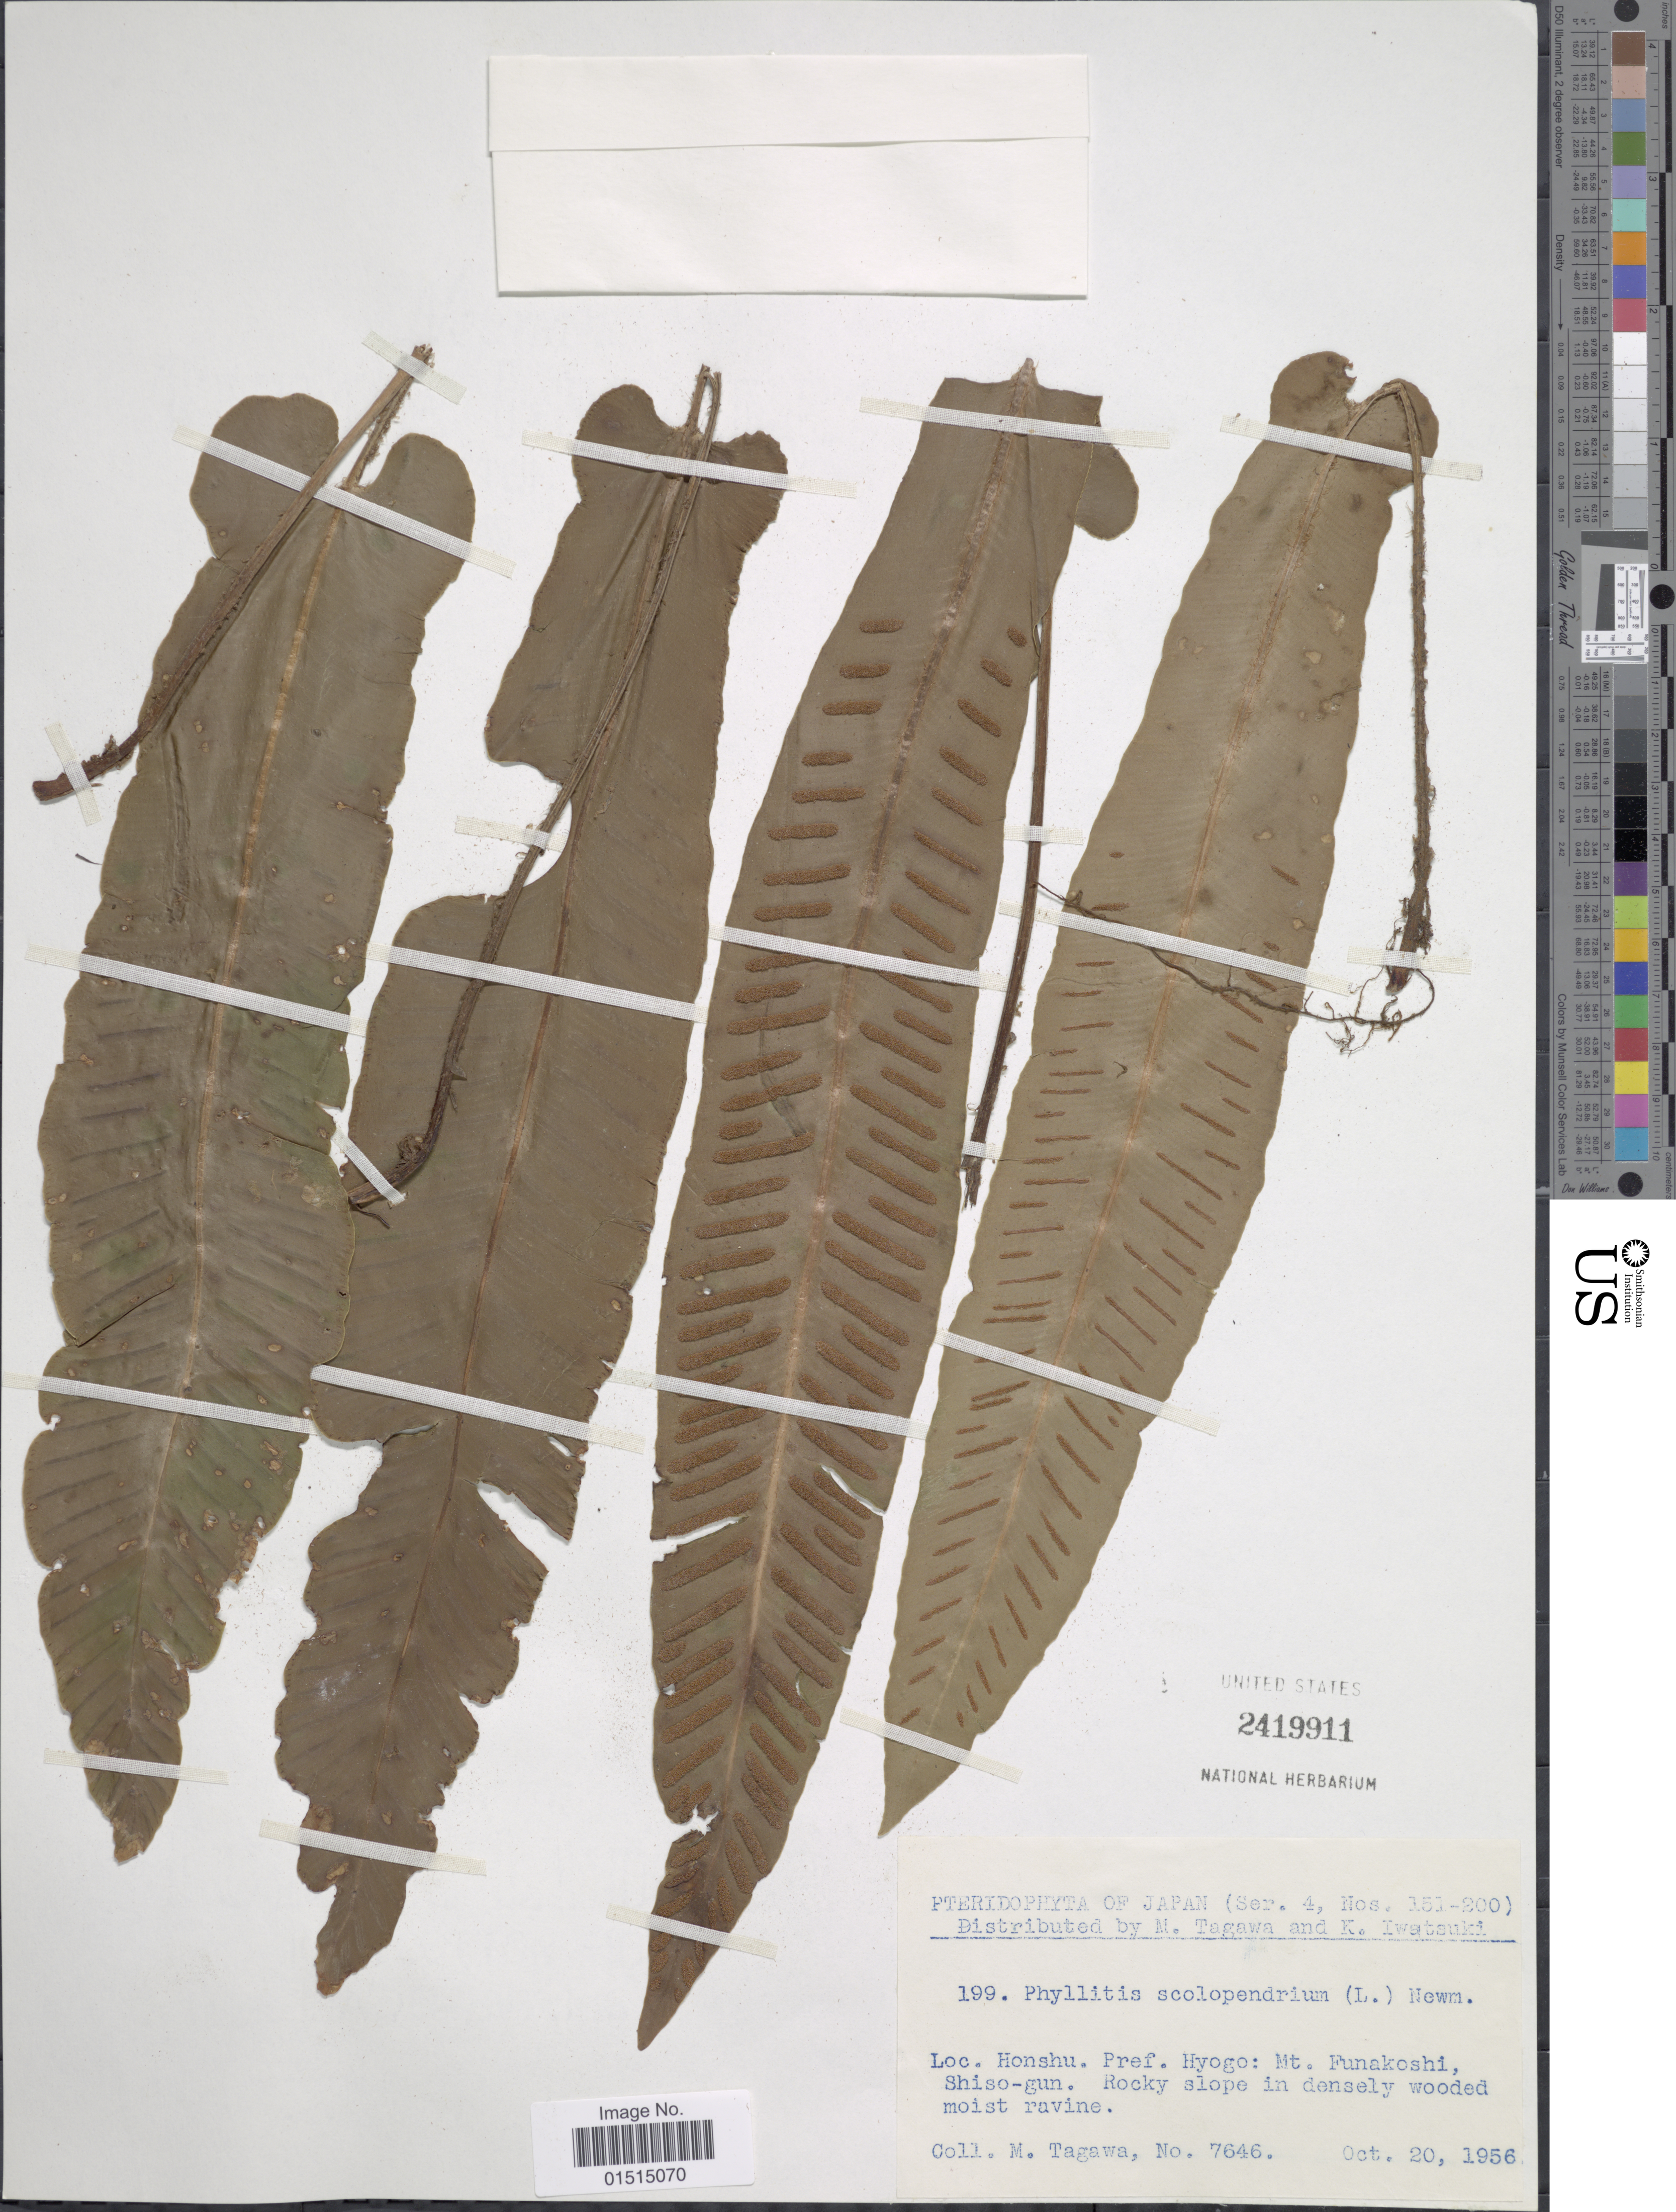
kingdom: Plantae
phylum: Tracheophyta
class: Polypodiopsida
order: Polypodiales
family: Aspleniaceae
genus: Asplenium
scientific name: Asplenium scolopendrium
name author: Sm.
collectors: M. Tagawa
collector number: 7646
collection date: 1956-10-20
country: Japan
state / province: Hyogo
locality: Honshu: Mt. Funakoshi, Shiso-gun. Rocky slope in densely wooded moist ravine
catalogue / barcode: US 2419911